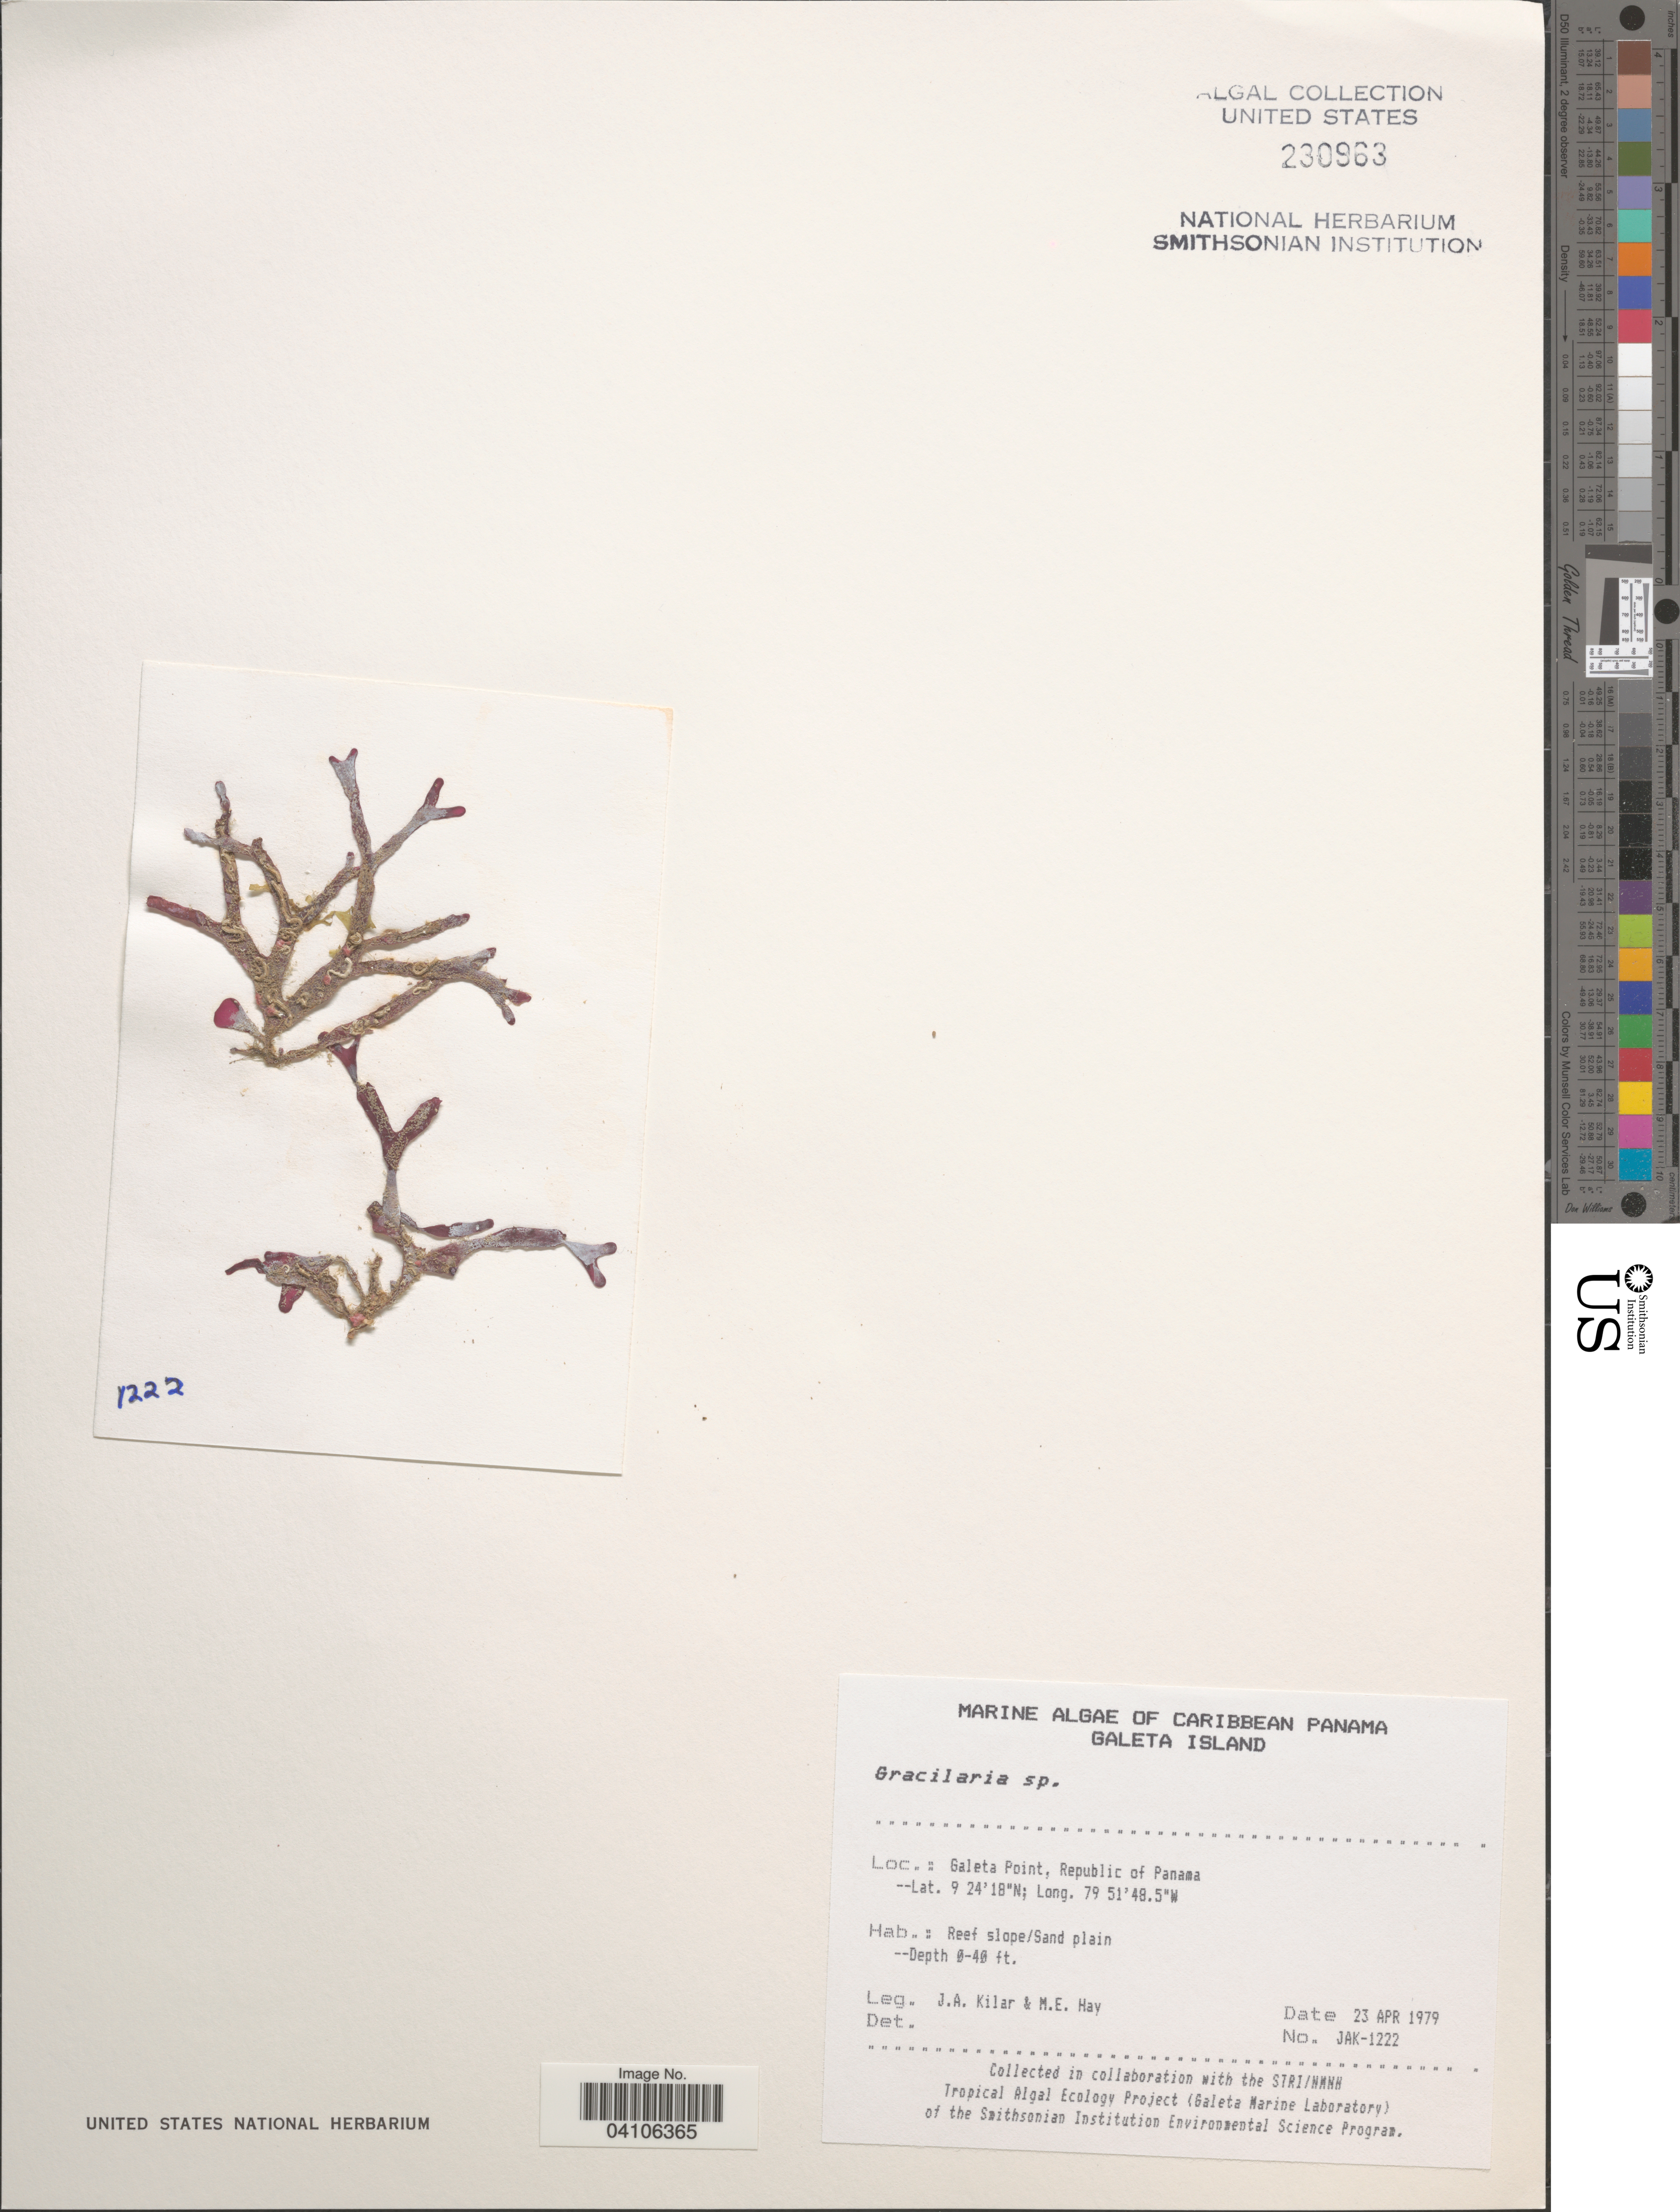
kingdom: Plantae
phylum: Rhodophyta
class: Florideophyceae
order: Gracilariales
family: Gracilariaceae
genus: Gracilaria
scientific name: Gracilaria sp.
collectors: J. A. Kilar & M. E. Hay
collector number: JAK-1222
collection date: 1979-04-23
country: Panama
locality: Caribbean Panama. Galeta Island. Galeta Point, Republic of Panama.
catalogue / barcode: US 230963